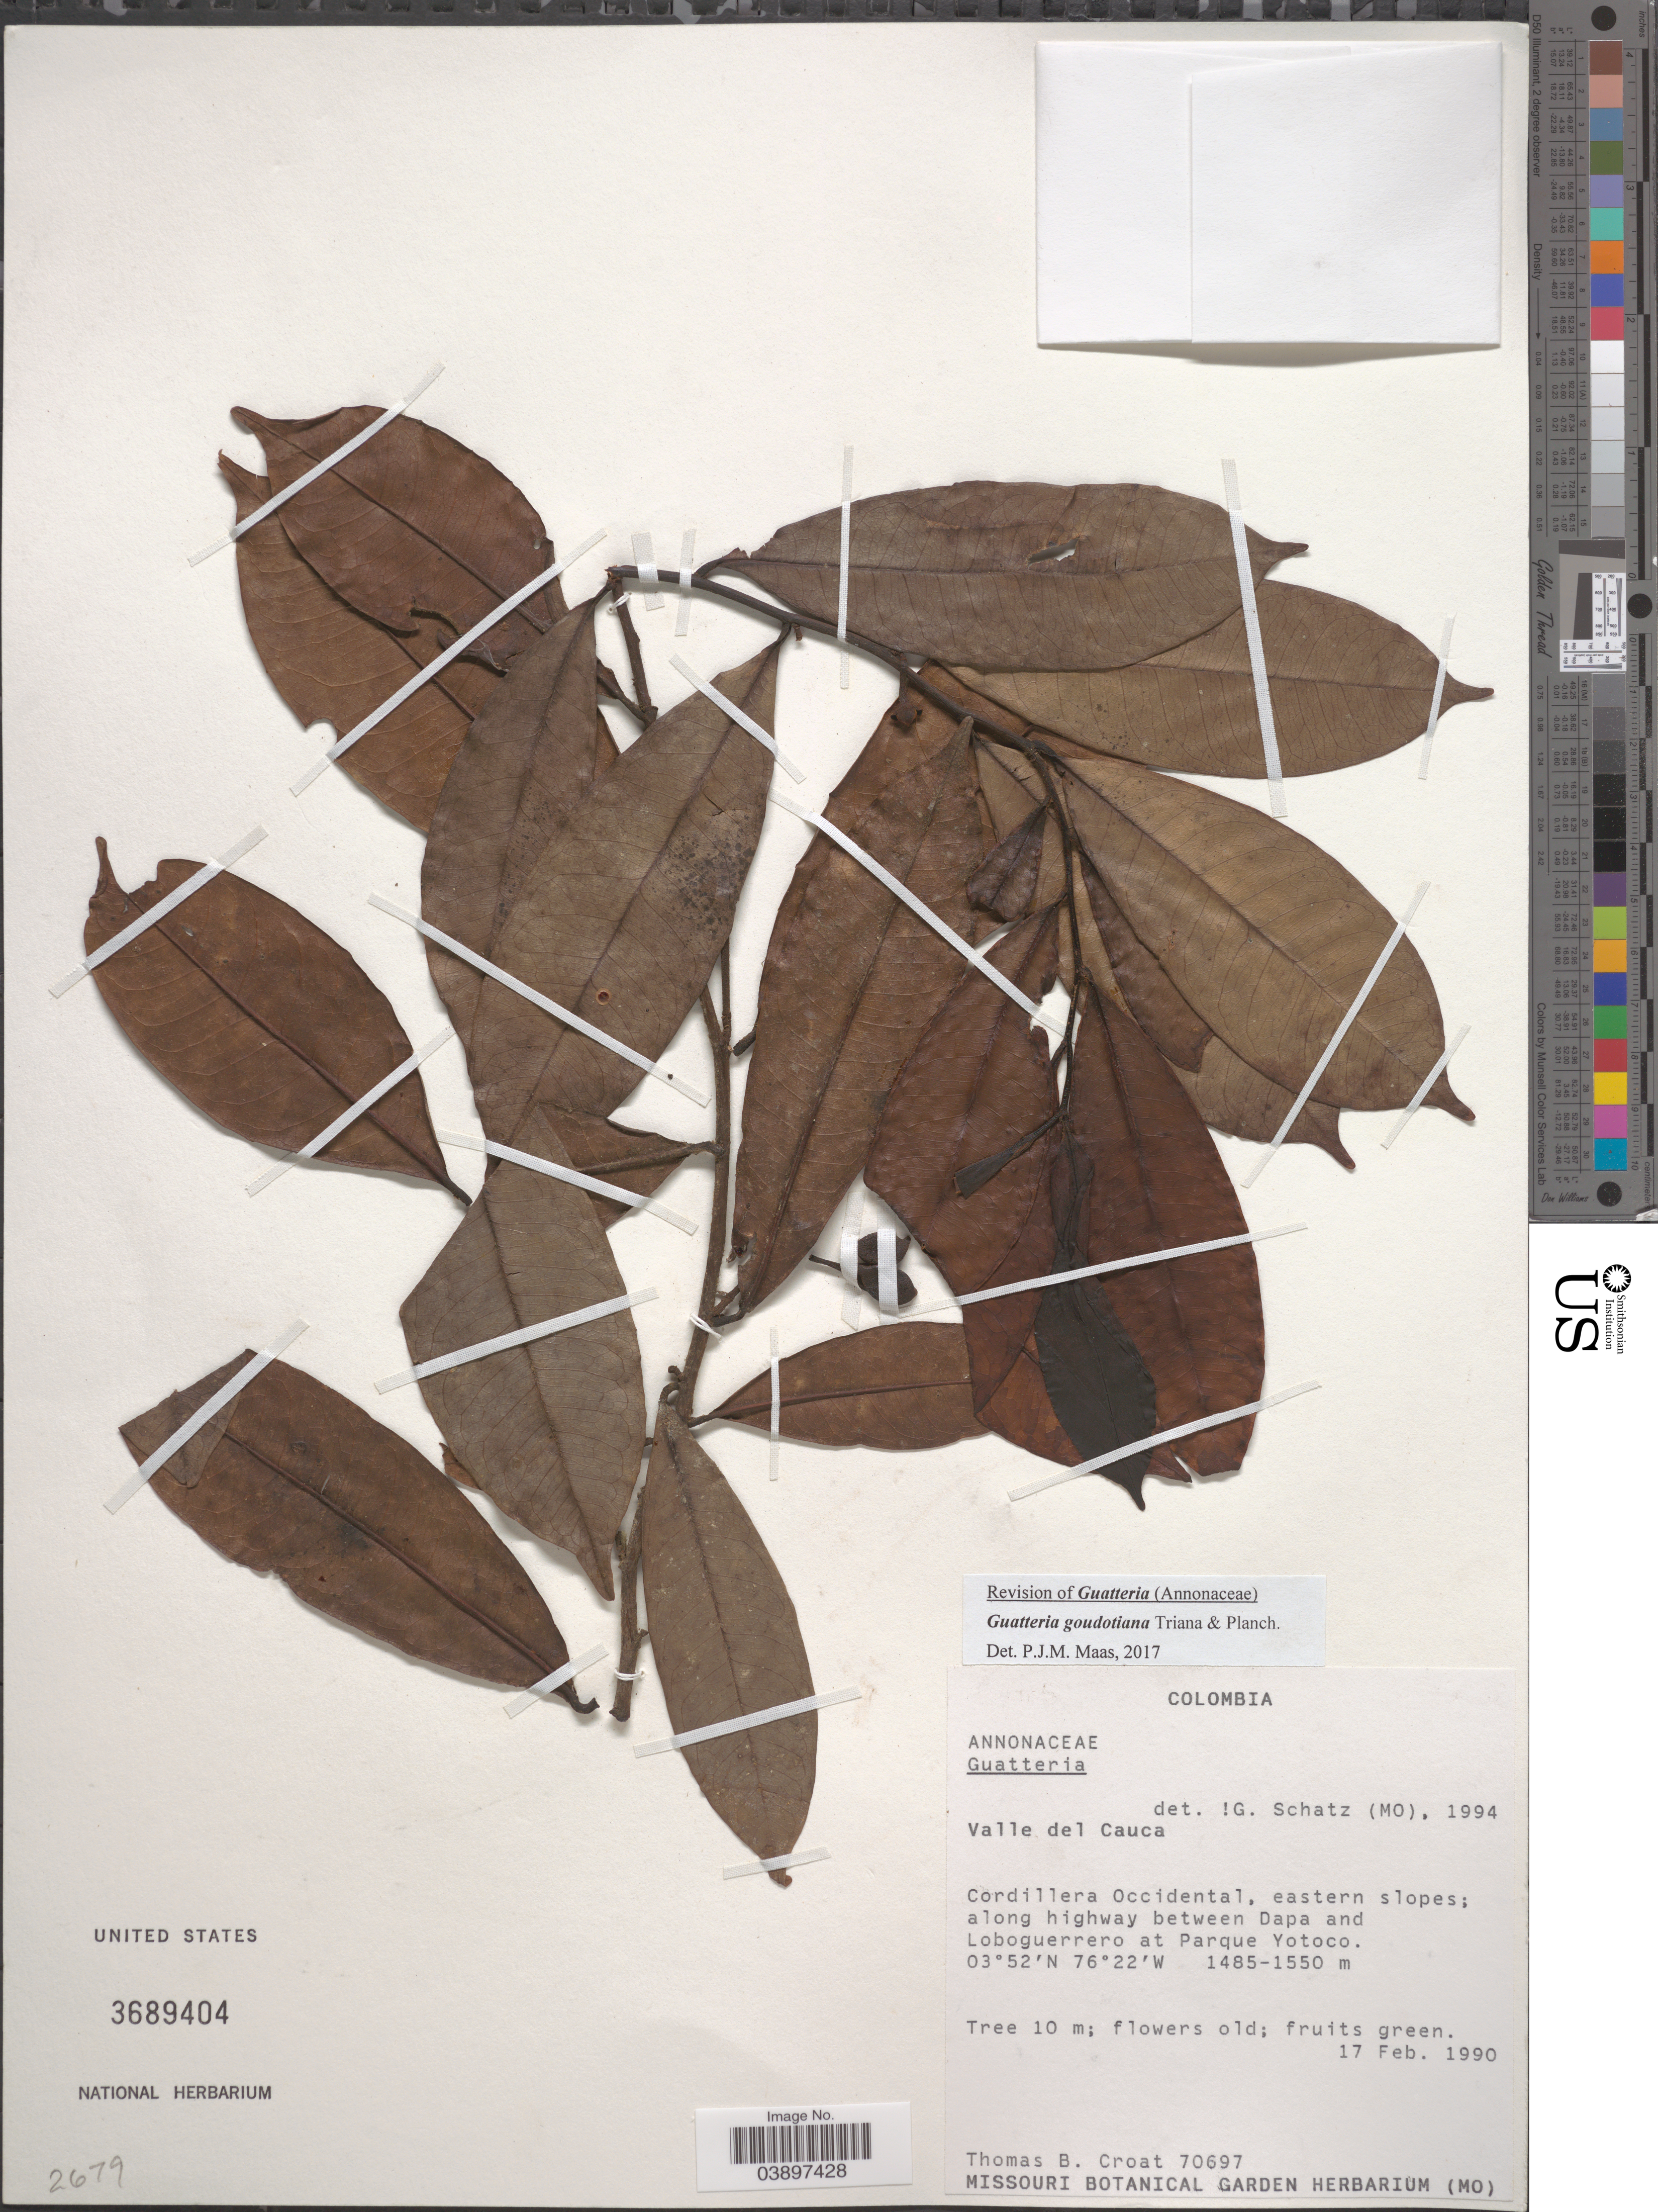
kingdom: Plantae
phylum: Tracheophyta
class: Magnoliopsida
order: Magnoliales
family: Annonaceae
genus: Guatteria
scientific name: Guatteria goudotiana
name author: Triana & Planch.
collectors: T. B. Croat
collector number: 70697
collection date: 1990-02-17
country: Colombia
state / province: Valle del Cauca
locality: Cordillera Occidental, eastern slopes; along highway between Dapa and Loboguerrero at Parque Yotoco.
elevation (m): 1485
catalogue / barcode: US 3689404